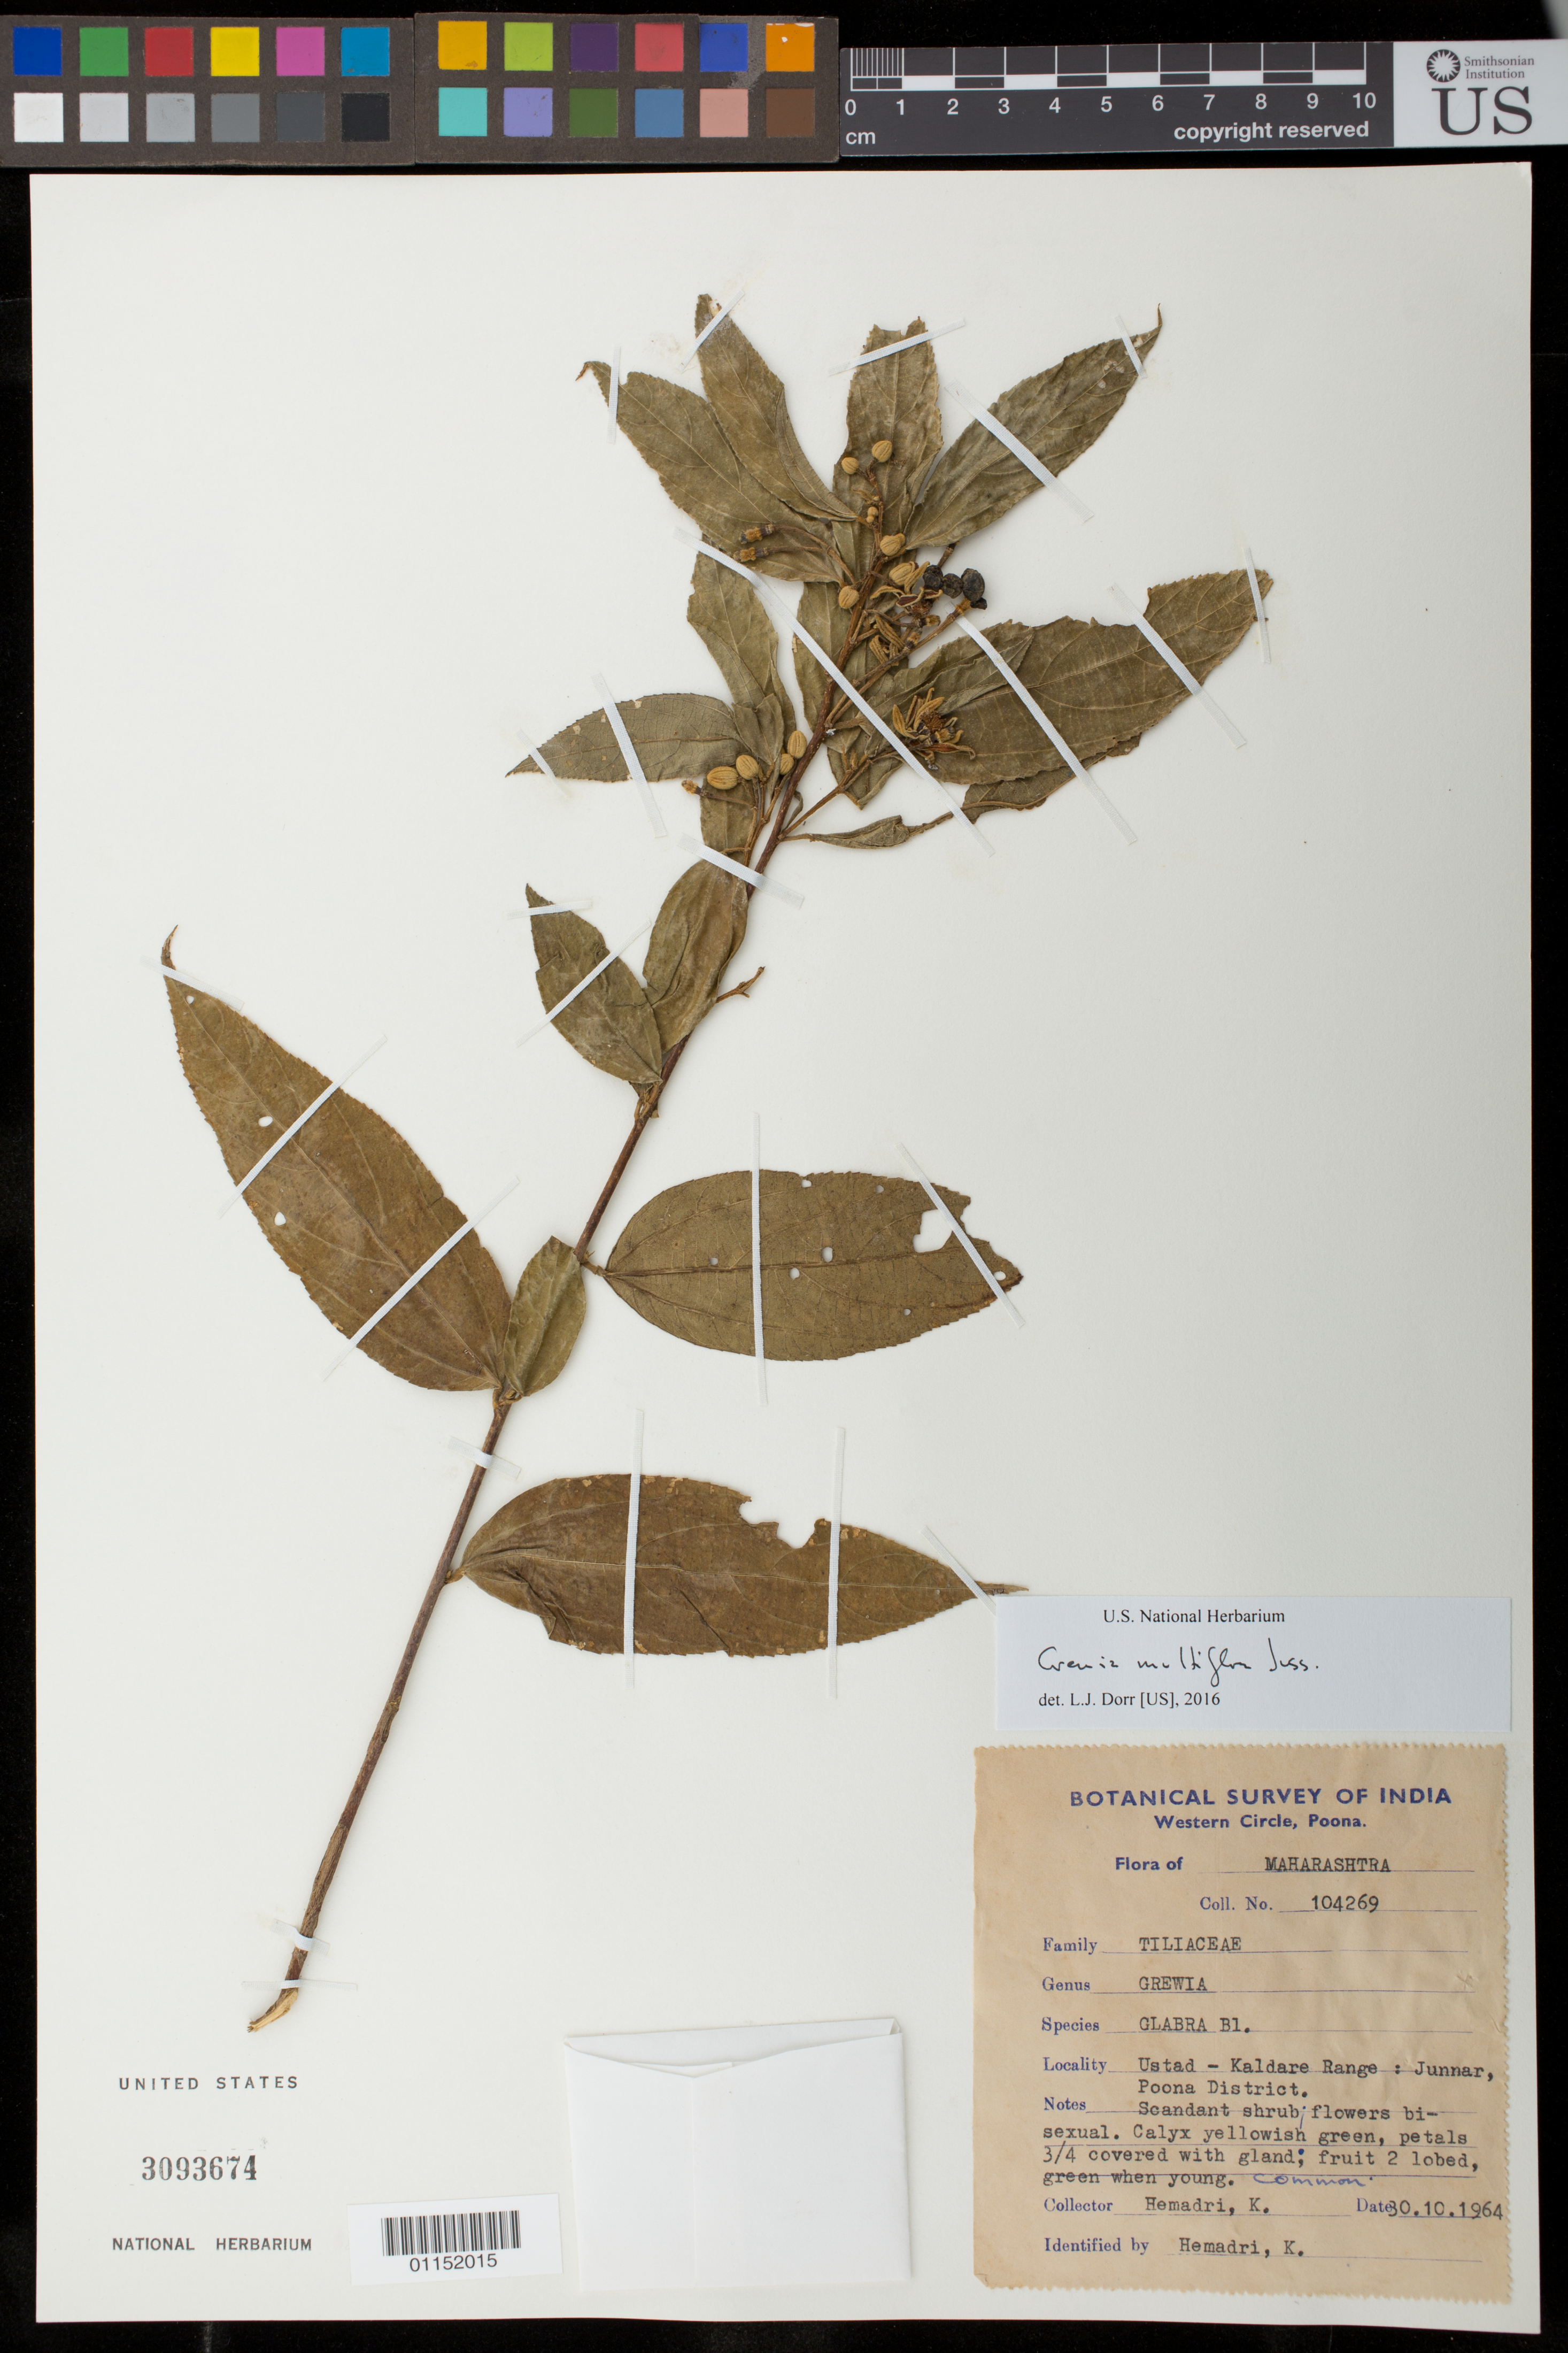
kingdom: Plantae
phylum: Tracheophyta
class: Magnoliopsida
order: Malvales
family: Malvaceae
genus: Grewia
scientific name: Grewia multiflora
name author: Juss.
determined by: Dorr, L. J., (BOT), Smithsonian Institution - National Museum of Natural History (UNITED STATES)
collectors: K. Hemadri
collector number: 104269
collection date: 1964-10-30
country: India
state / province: Maharashtra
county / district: Poona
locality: Ustad-Kaldare Range; Junnar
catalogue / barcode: US 3093674